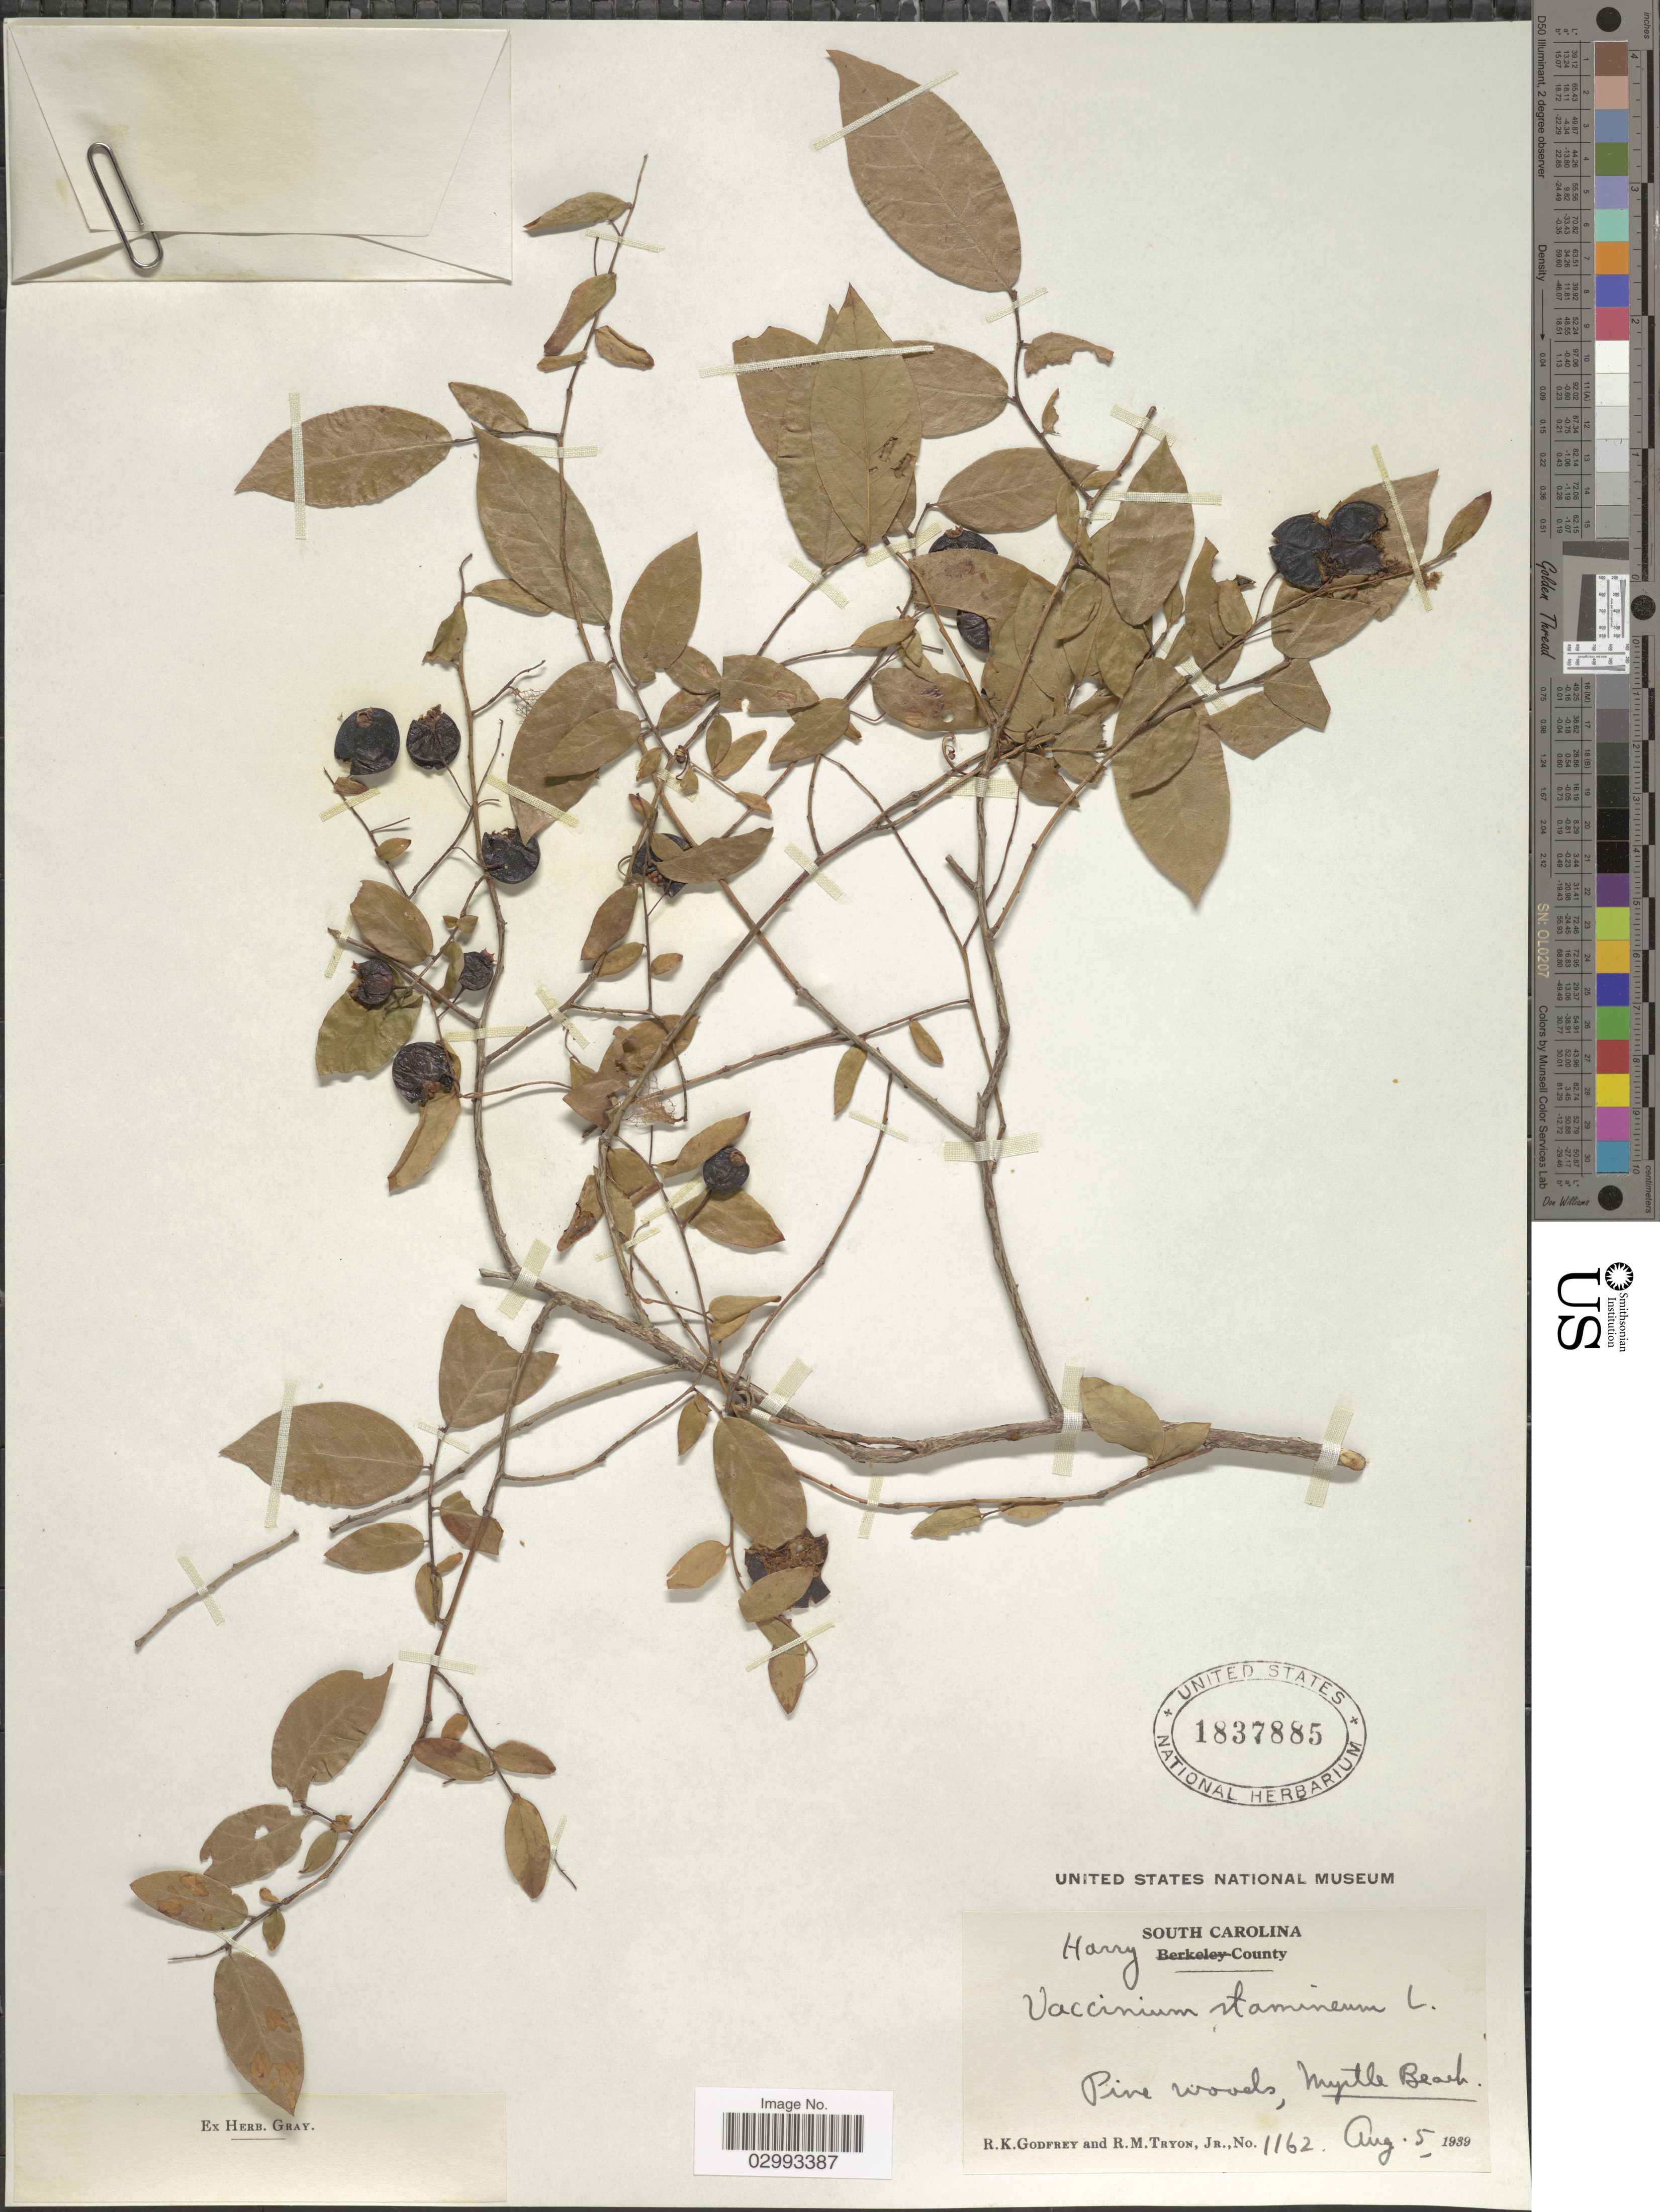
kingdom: Plantae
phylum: Tracheophyta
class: Magnoliopsida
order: Ericales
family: Ericaceae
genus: Polycodium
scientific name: Polycodium stamineum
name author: (L.) Greene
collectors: R. K. Godfrey & R. Tryon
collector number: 1162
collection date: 1939-08-05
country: United States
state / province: South Carolina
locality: Harry County. Pine woods, Myrtle Beach.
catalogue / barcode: US 1837885